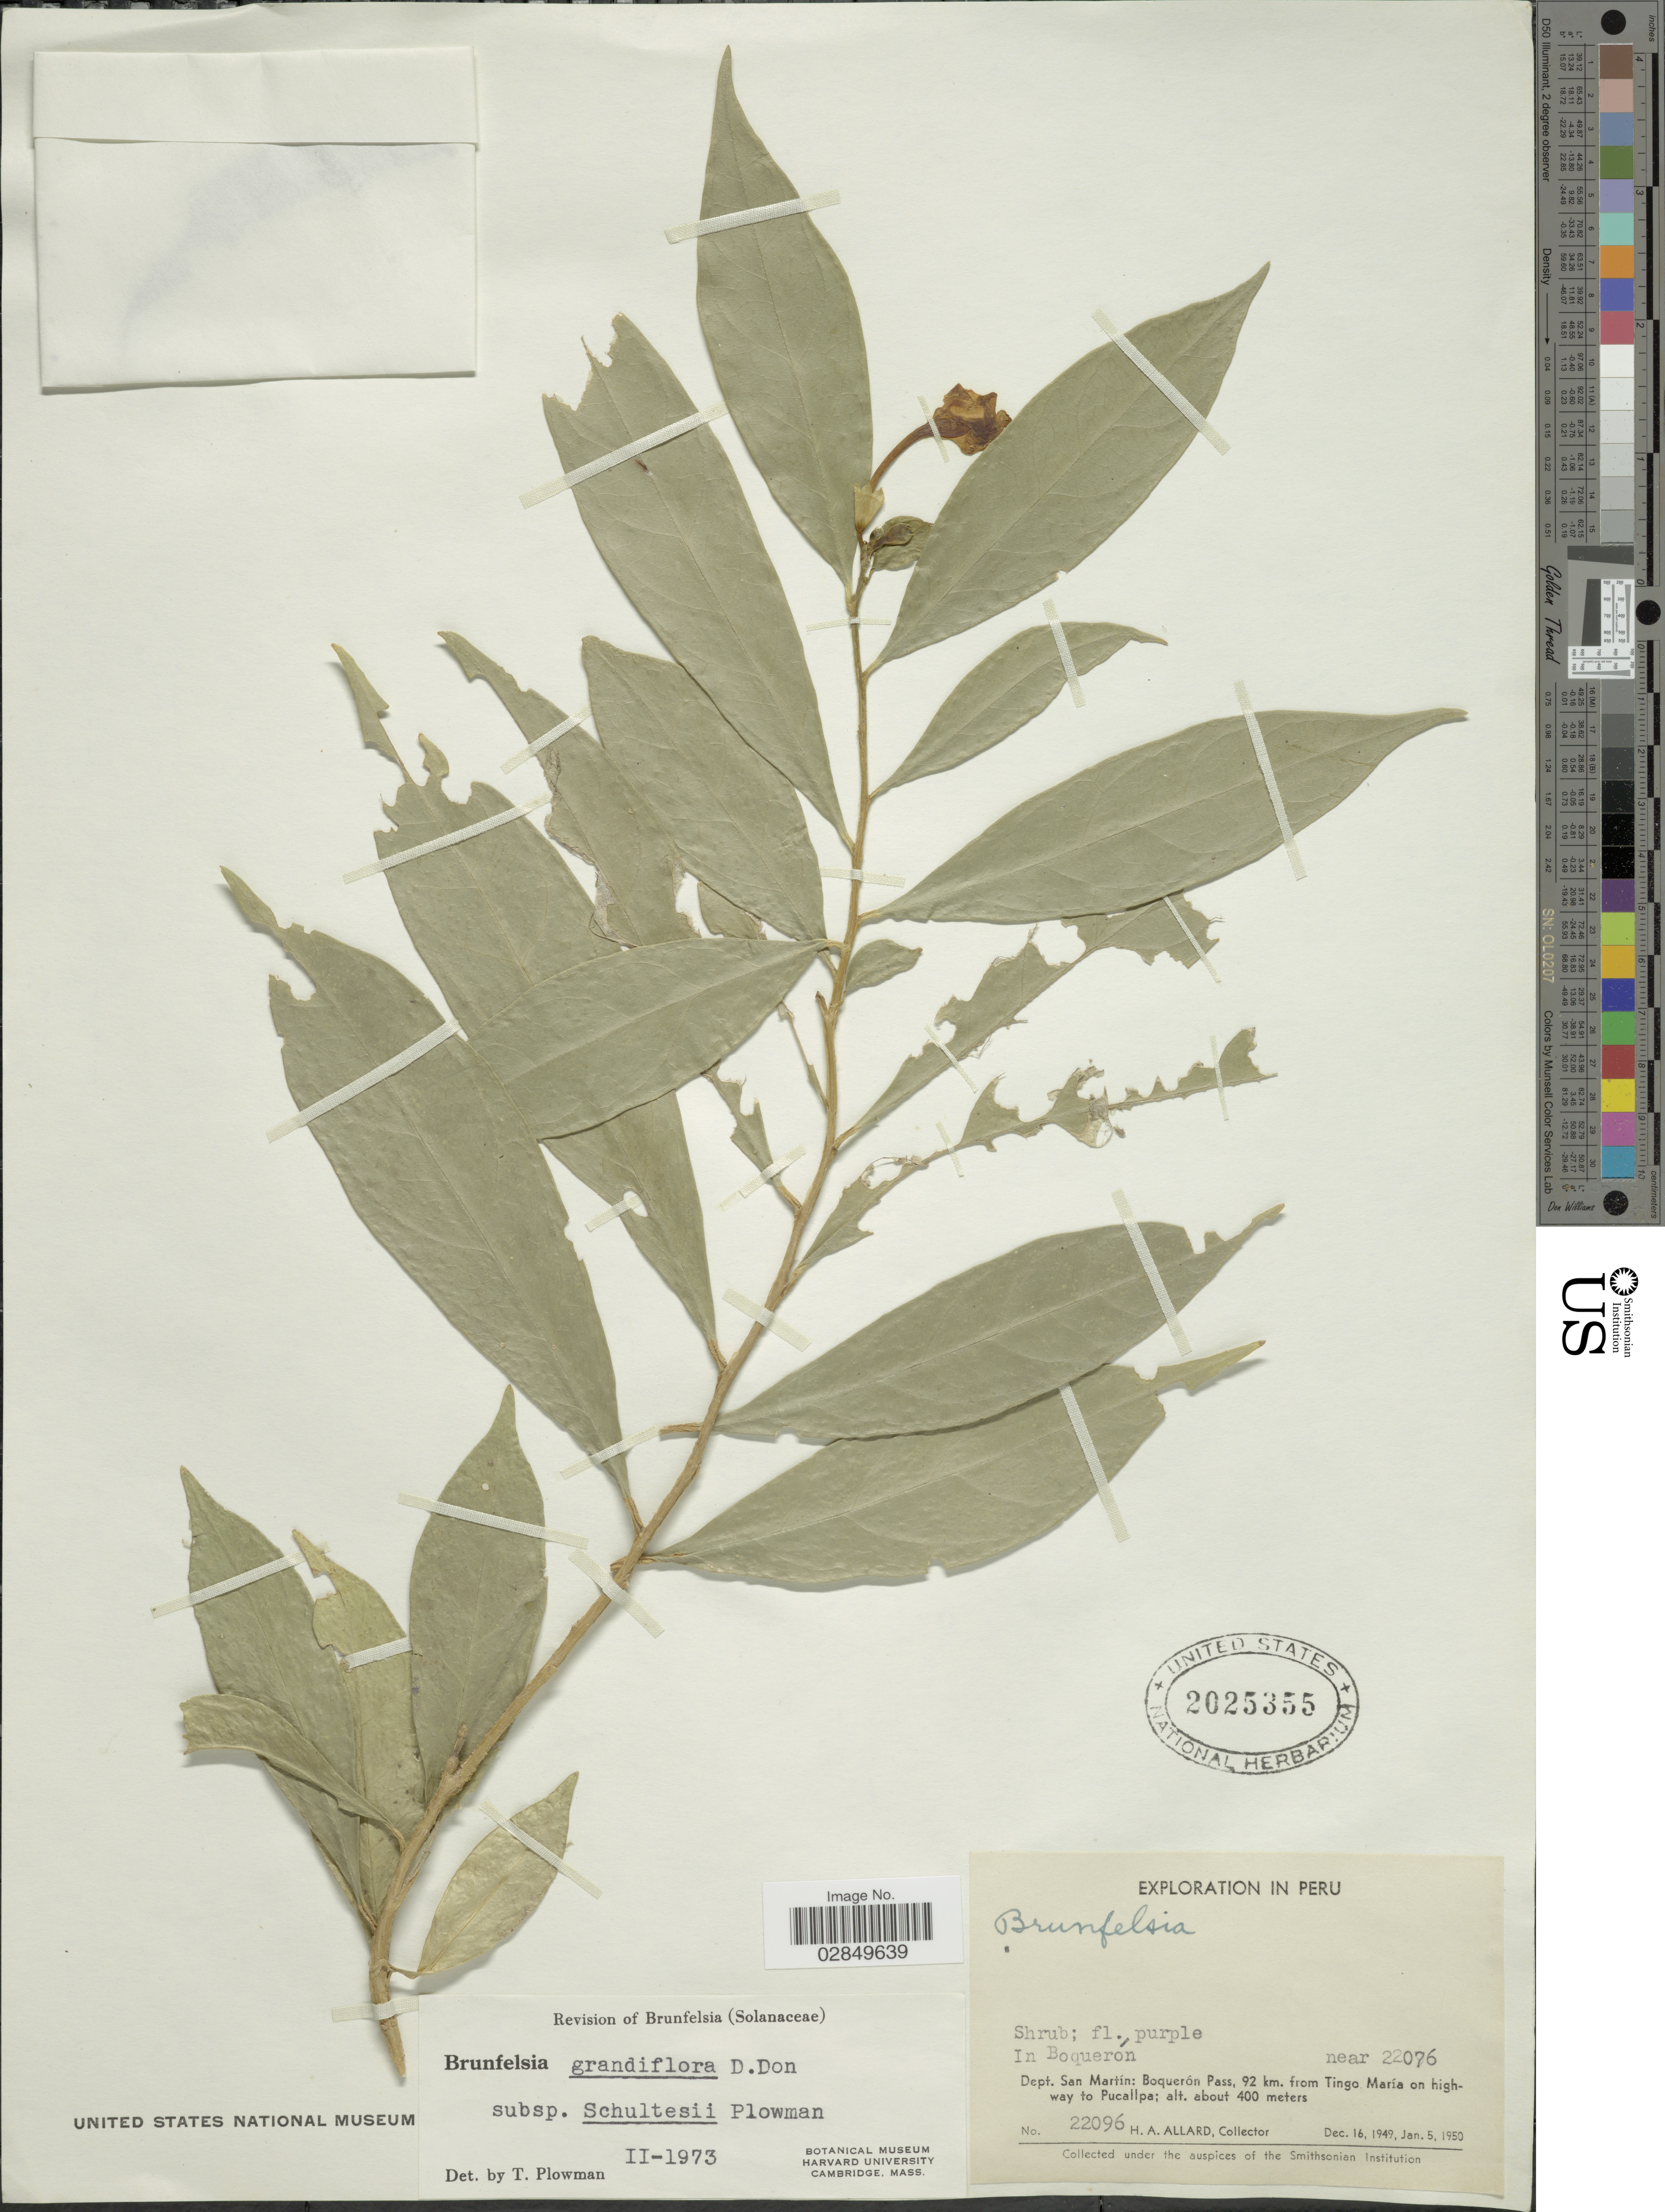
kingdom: Plantae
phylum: Tracheophyta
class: Magnoliopsida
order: Solanales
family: Solanaceae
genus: Brunfelsia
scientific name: Brunfelsia grandiflora subsp. schultesii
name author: Plowman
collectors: H. A. Allard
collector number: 22096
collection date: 1949-12-16/1950-01-05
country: Peru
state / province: San Martín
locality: In Boqueron, near 22076, Dept. San Martín, Boquerón Pass, 92 km. from Tingo María on highway to Pucallpa.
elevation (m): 400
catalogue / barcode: US 2025355